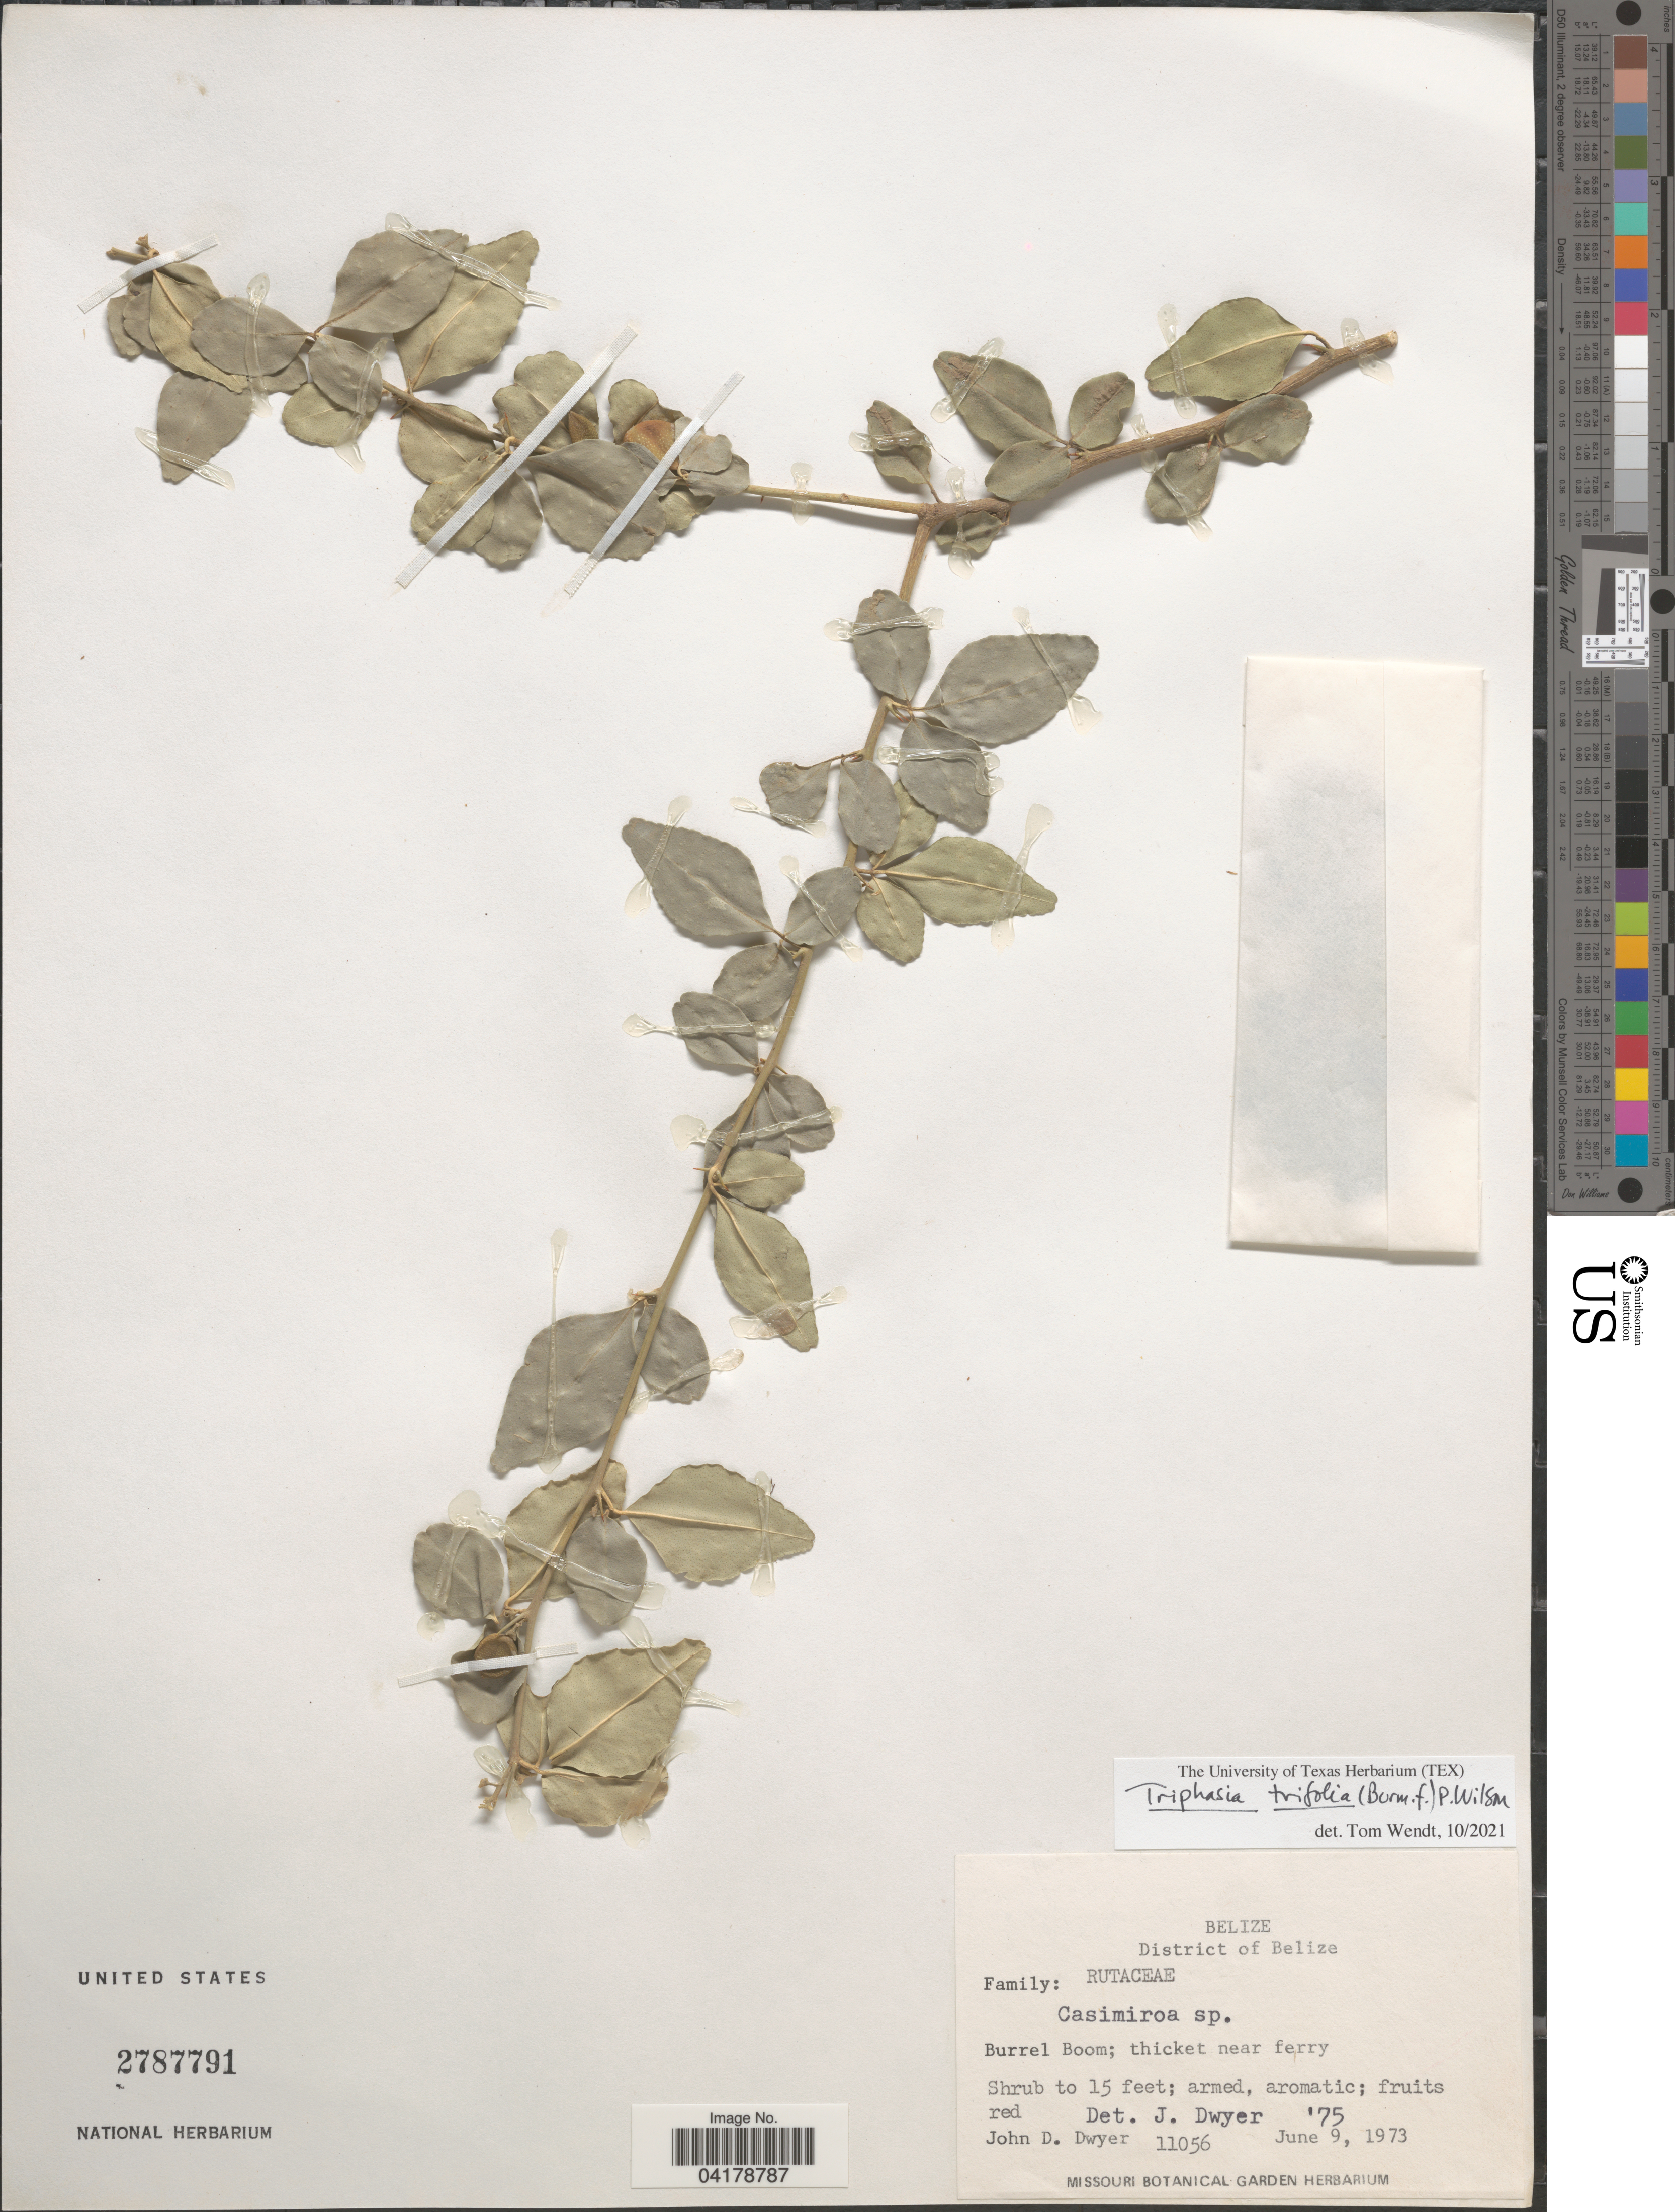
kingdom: Plantae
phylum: Tracheophyta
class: Magnoliopsida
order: Sapindales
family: Rutaceae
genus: Triphasia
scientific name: Triphasia trifolia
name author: (Burm. f.) P. Wilson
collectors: J. D. Dwyer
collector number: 11056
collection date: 1973-06-09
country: Belize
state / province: Belize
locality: District of Belize.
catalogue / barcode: US 2787791